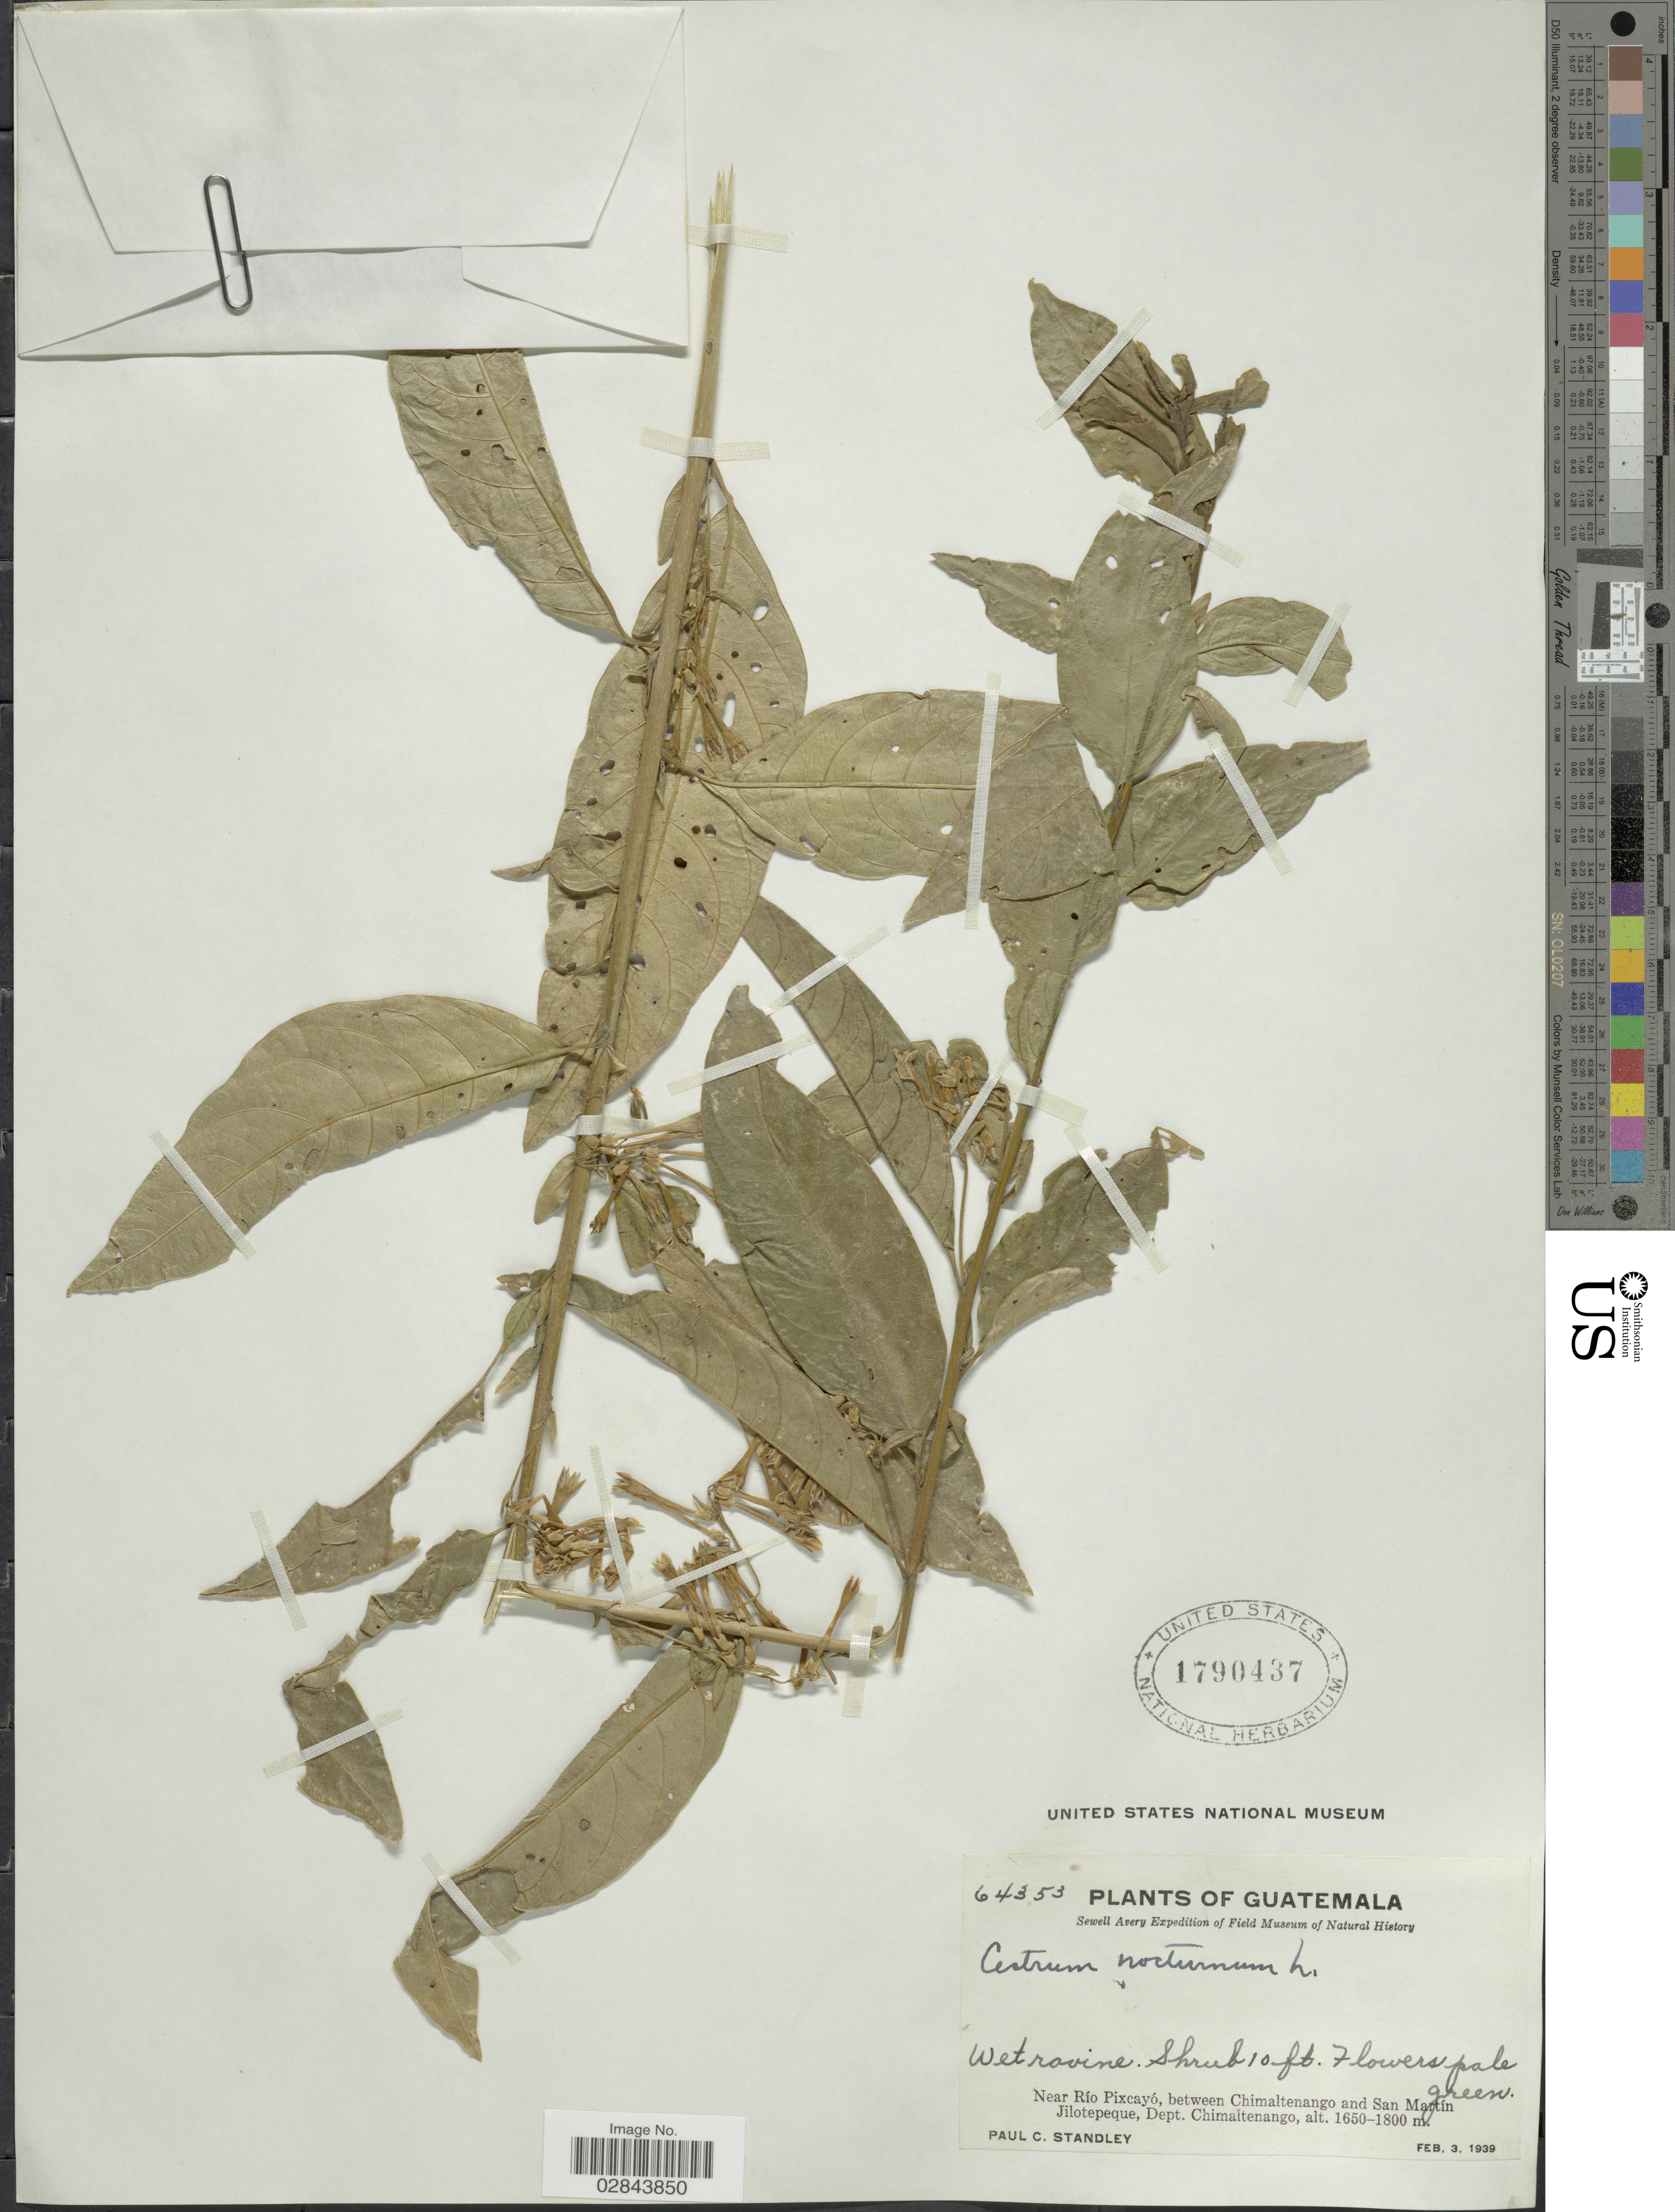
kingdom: Plantae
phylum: Tracheophyta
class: Magnoliopsida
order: Solanales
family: Solanaceae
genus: Cestrum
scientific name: Cestrum nocturnum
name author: L.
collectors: P. C. Standley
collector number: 64353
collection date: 1939-02-03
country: Guatemala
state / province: Chimaltenango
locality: Near Río PIxcayó, between Chimaltenango and San Martín Jilotepeque, Dept. Chimaltenango.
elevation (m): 1650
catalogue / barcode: US 1790437